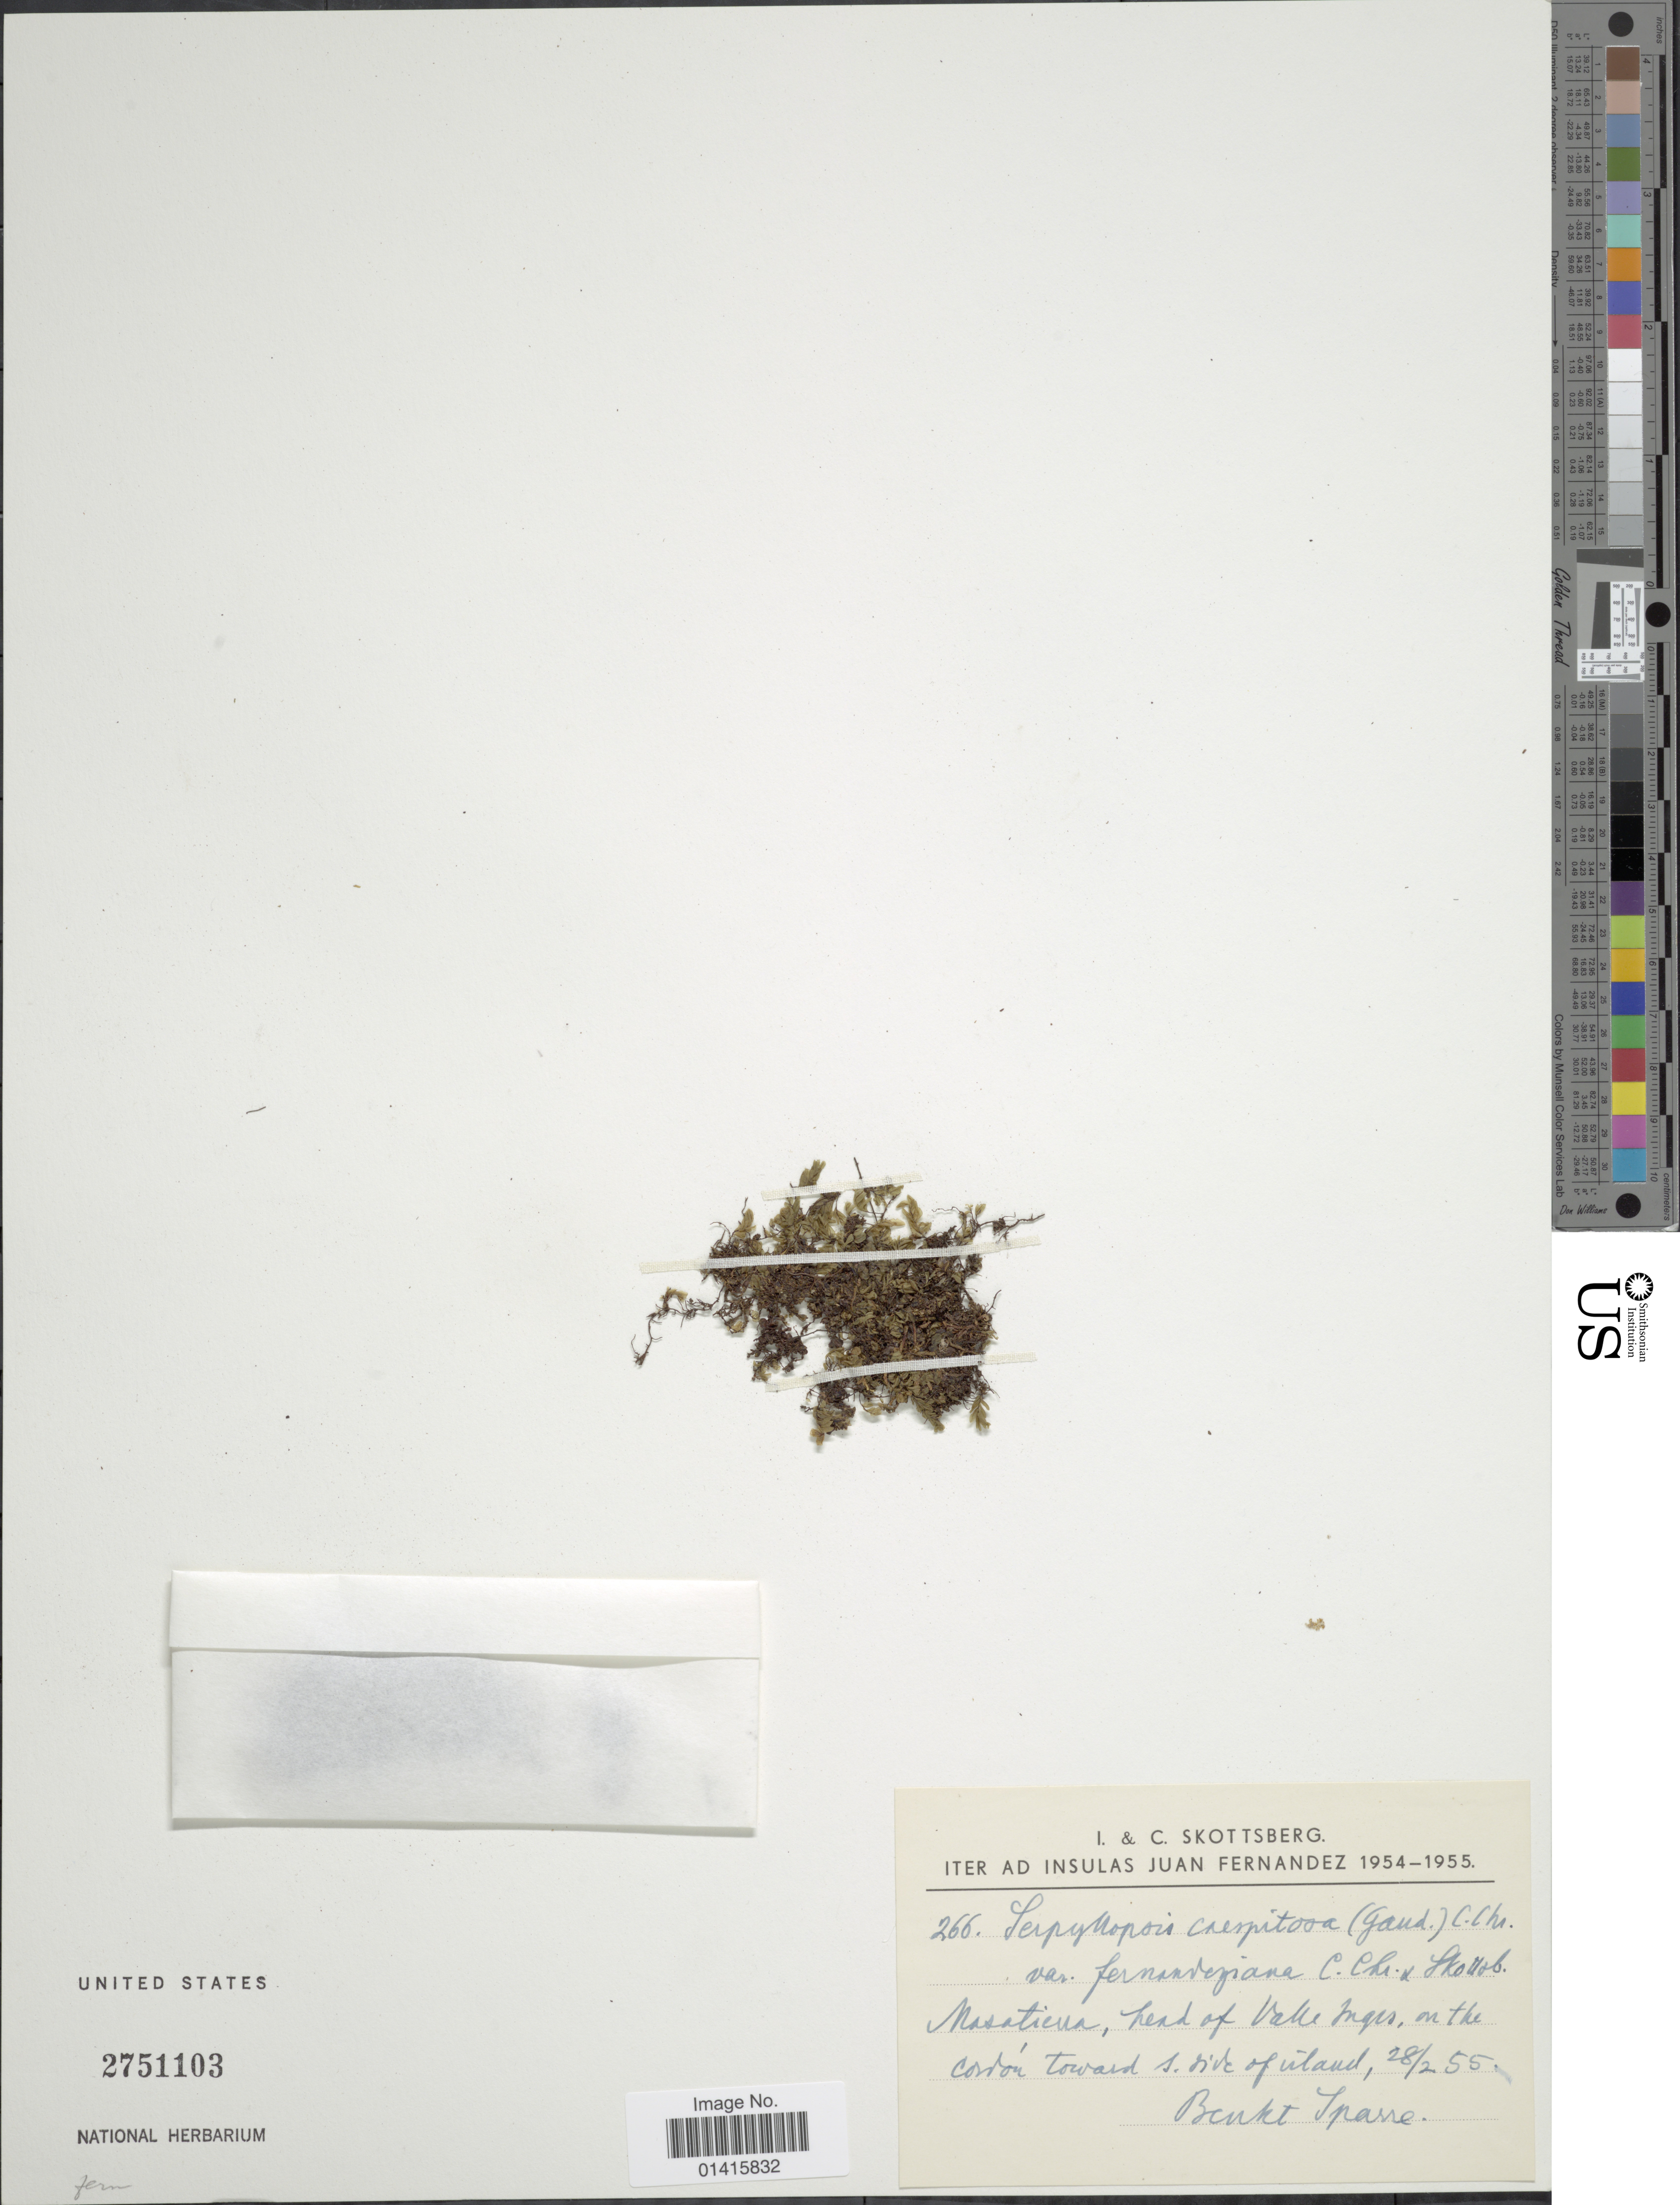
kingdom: Plantae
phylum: Tracheophyta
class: Polypodiopsida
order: Hymenophyllales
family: Hymenophyllaceae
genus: Hymenophyllum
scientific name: Hymenophyllum caespitosum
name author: Gaudich.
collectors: B. Sparre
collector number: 266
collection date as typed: Transcribed d/m/y: 28/2/55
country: Chile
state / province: Valparaíso (V)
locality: Juan Fernandez, Masatierra, head of Valle Ingles, on the Cordón towards S. side of island.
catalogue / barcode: US 2751103